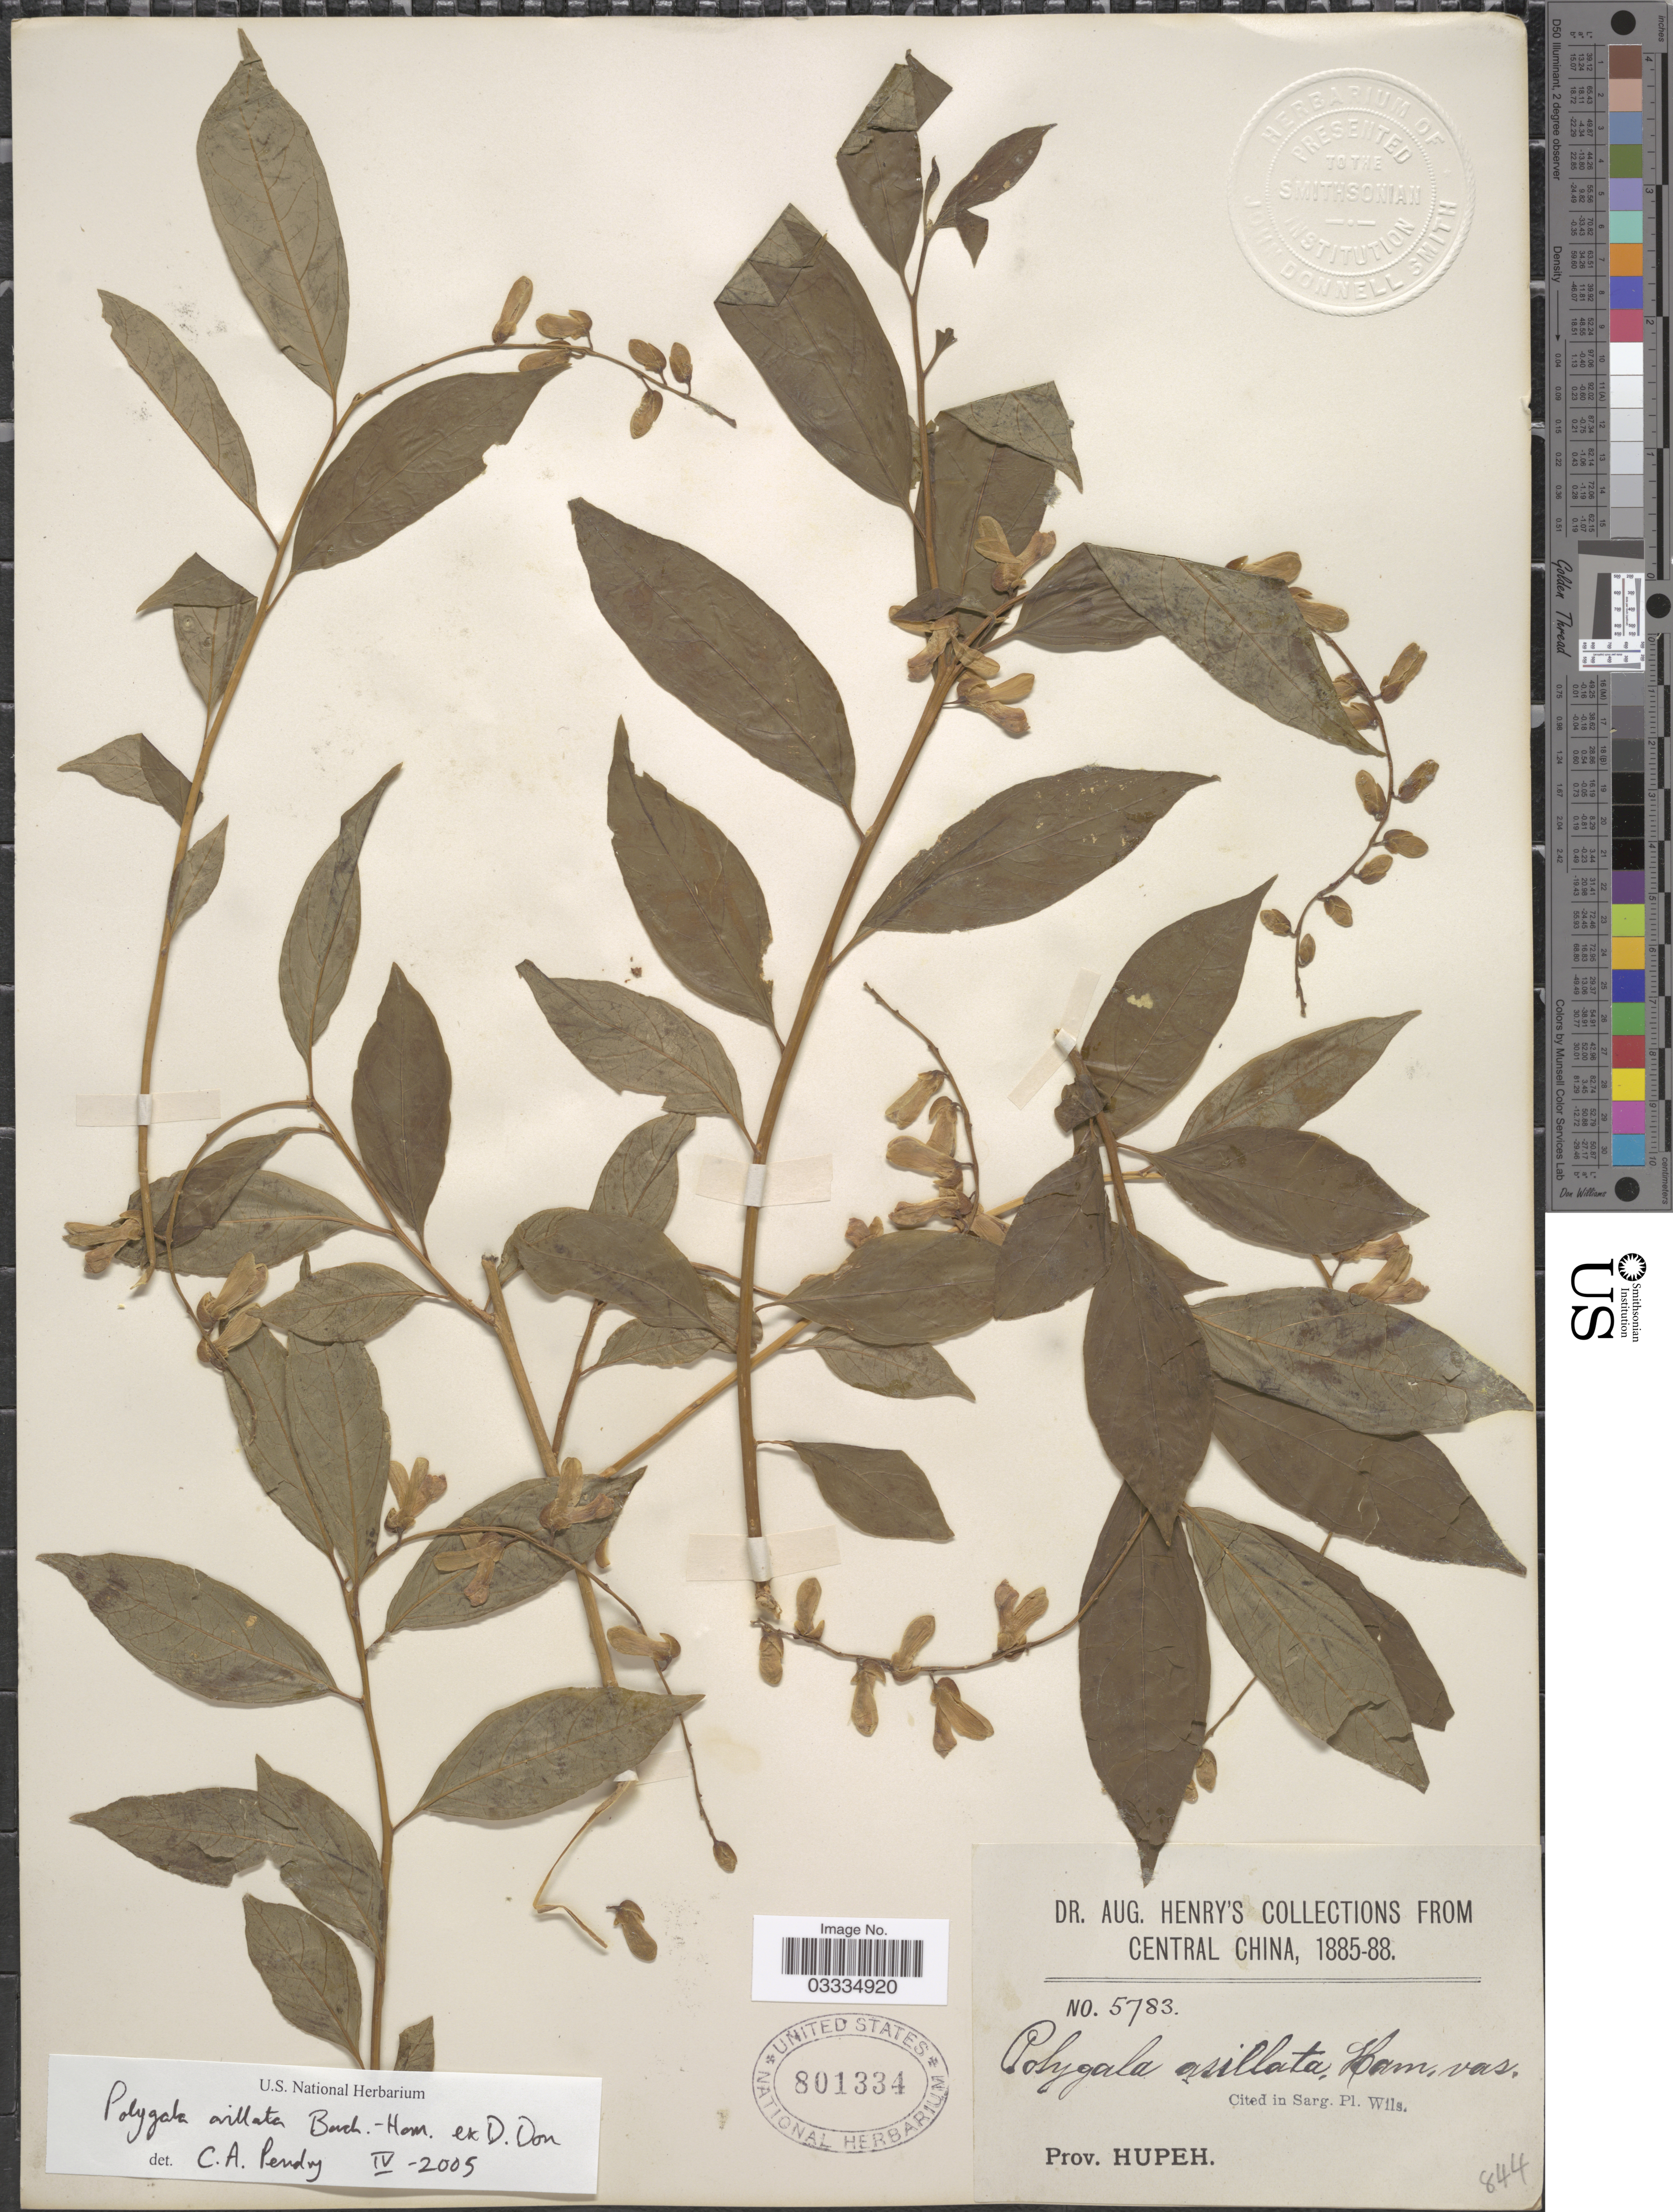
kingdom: Plantae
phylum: Tracheophyta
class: Magnoliopsida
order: Fabales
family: Polygalaceae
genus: Polygala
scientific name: Polygala arillata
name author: Buch.-Ham. ex D. Don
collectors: A. Henry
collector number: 5783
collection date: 1885/1888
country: China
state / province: Hubei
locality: Central China. Prov. Hupeh.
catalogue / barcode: US 801334